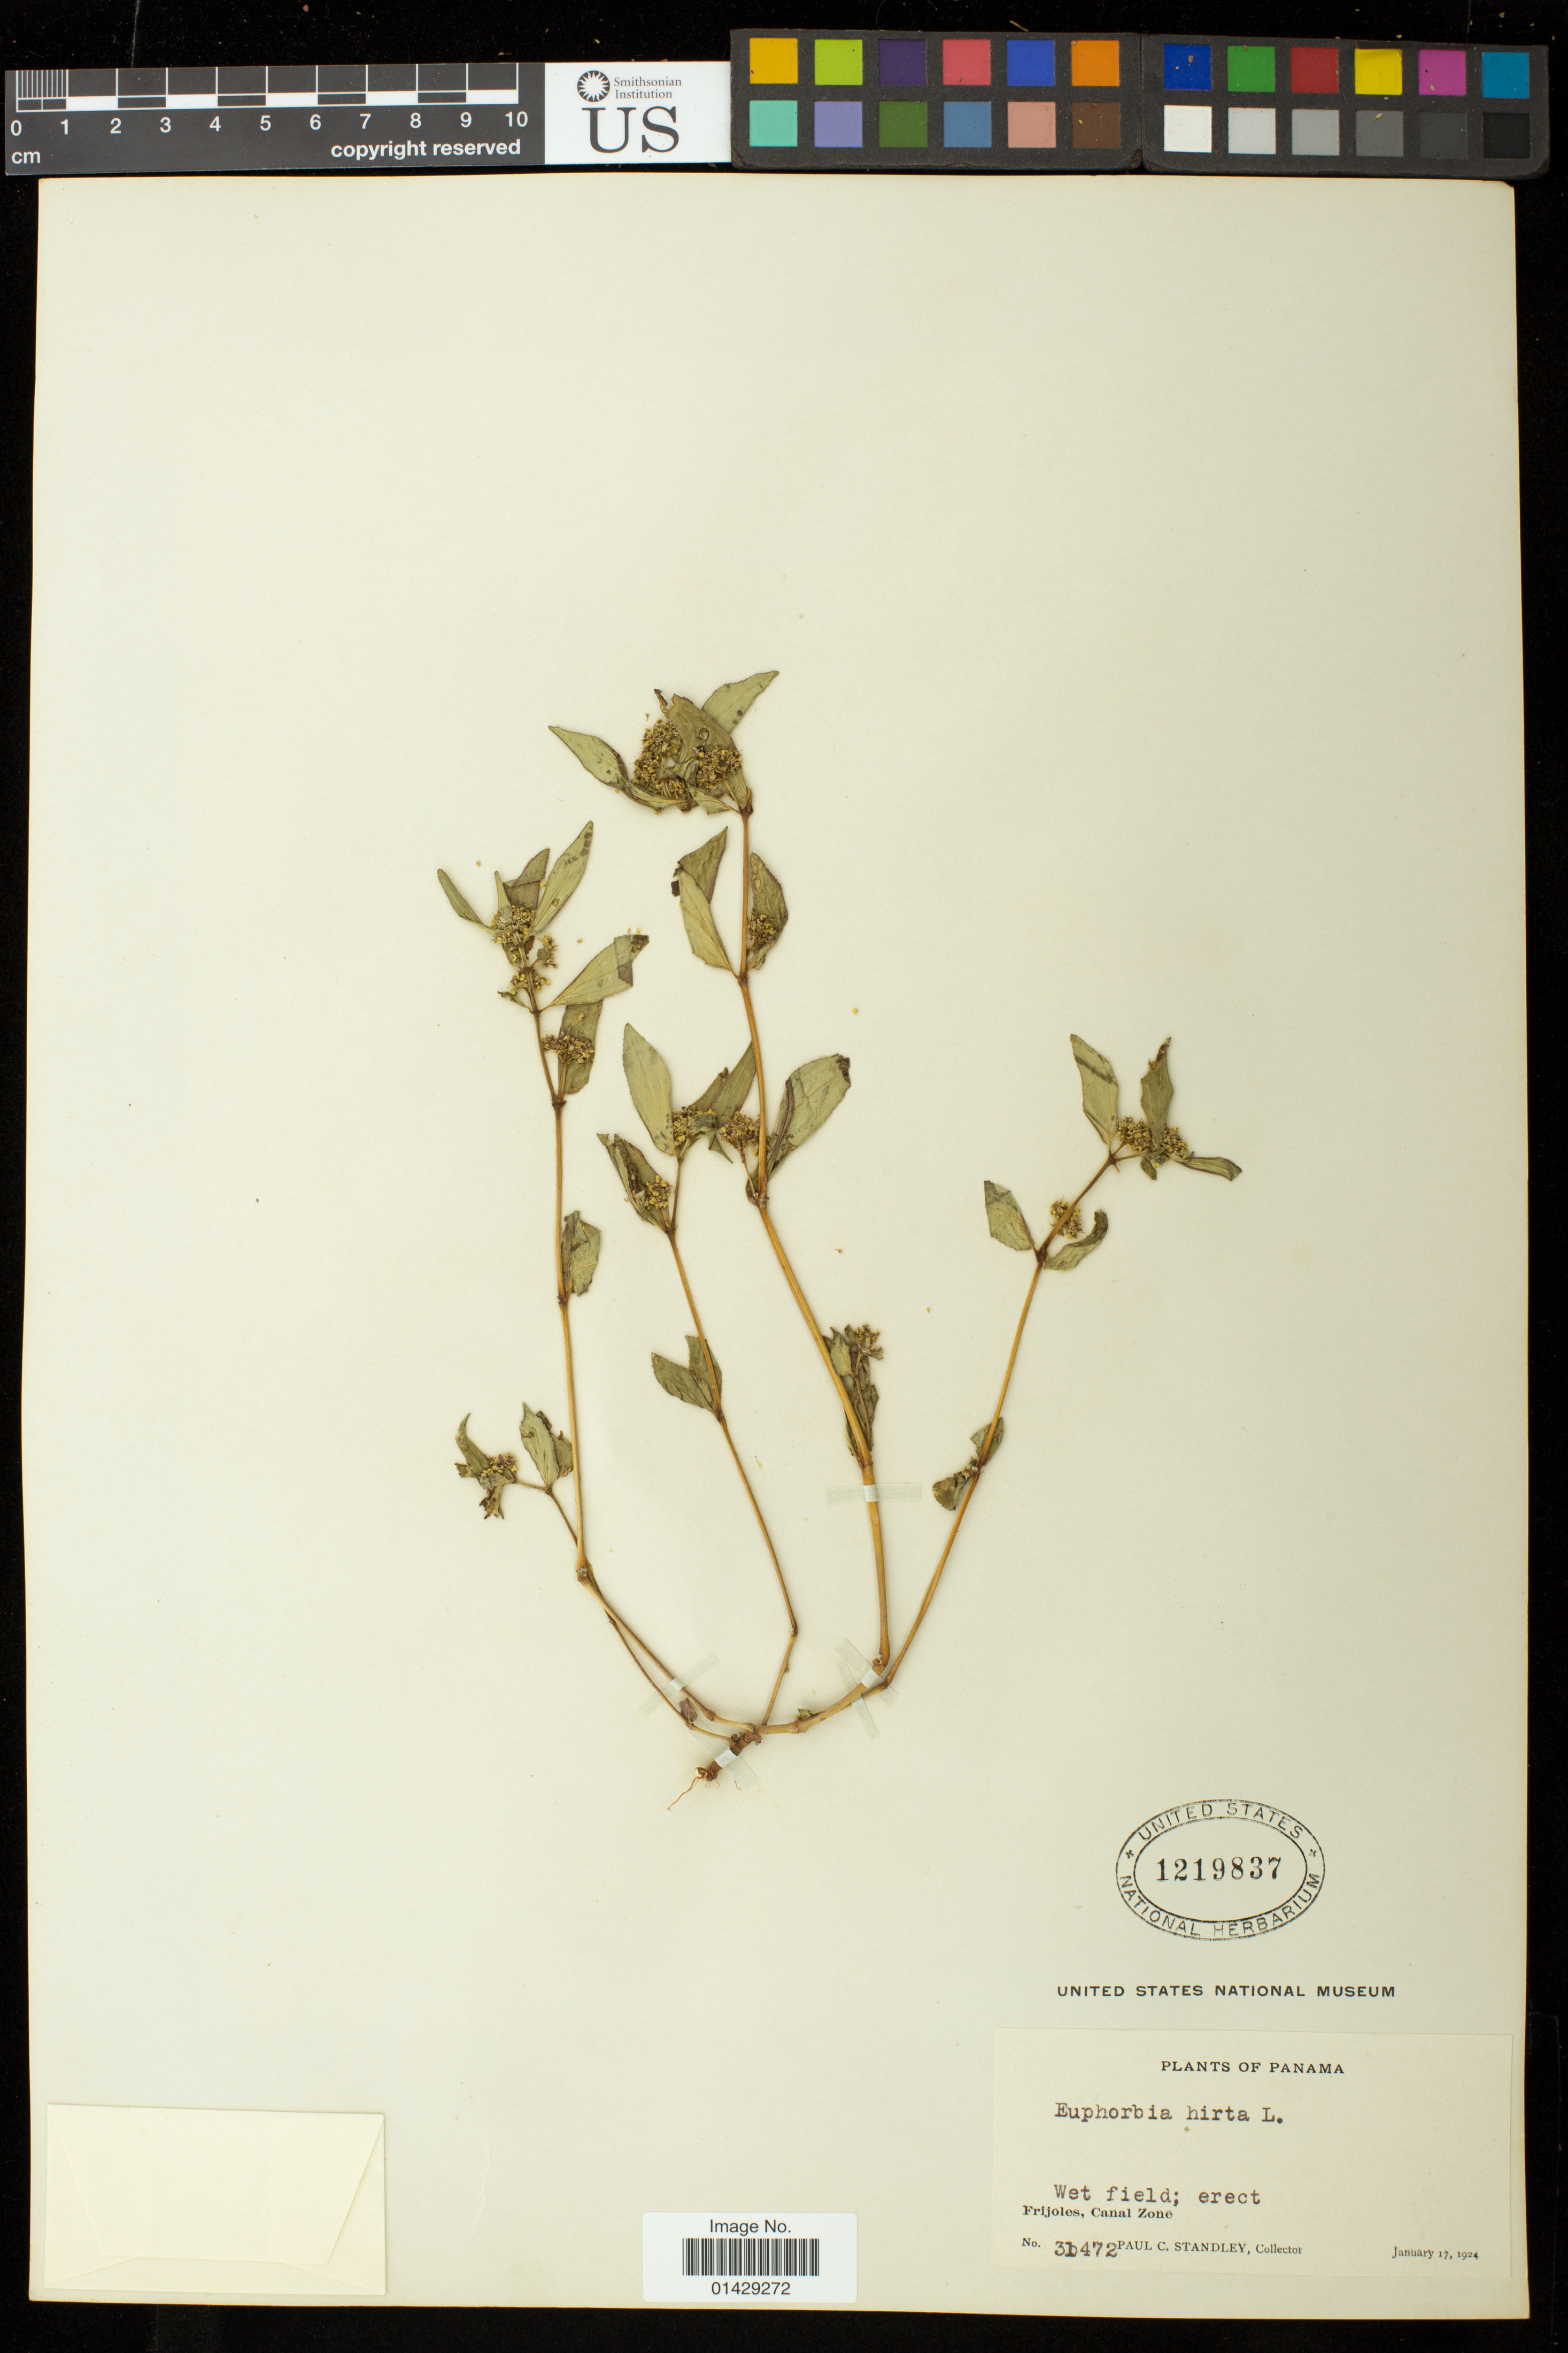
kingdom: Plantae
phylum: Tracheophyta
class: Magnoliopsida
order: Malpighiales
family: Euphorbiaceae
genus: Euphorbia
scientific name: Euphorbia hirta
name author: L.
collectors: P. C. Standley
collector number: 31472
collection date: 1924-01-17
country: Panama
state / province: Colón / Panamá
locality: Frijoles, Canal Zone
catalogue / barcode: US 1219837